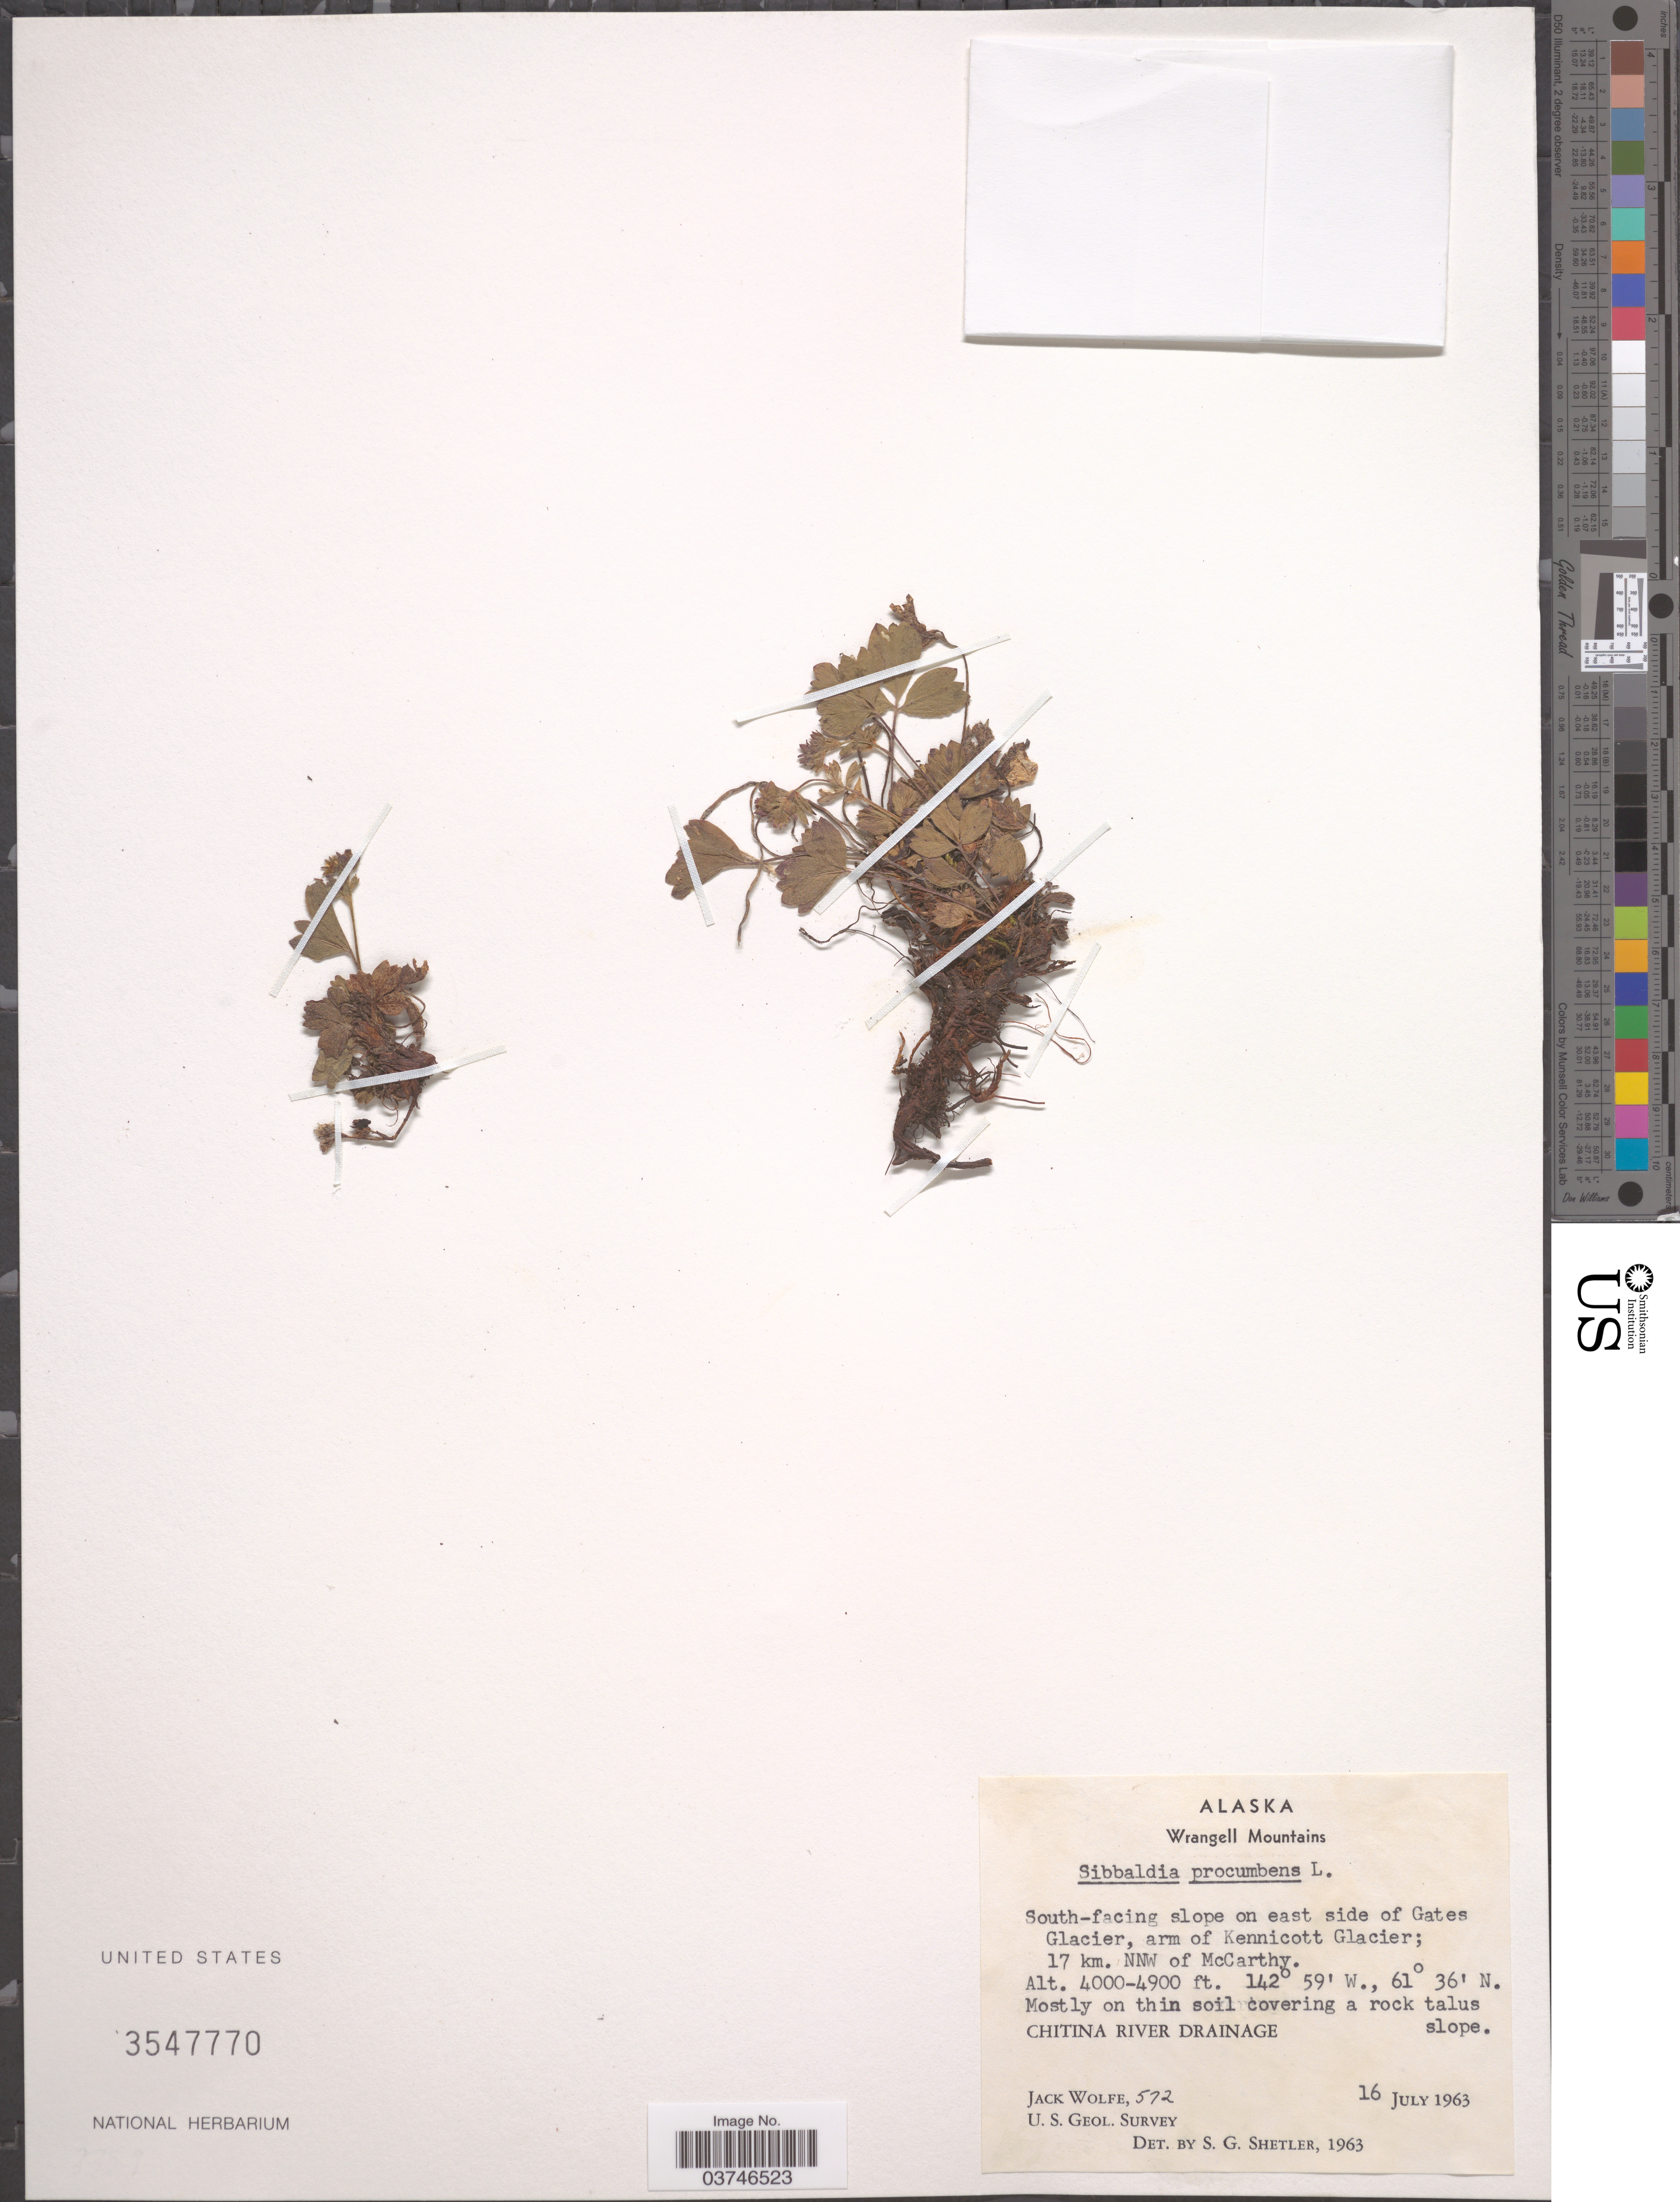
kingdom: Plantae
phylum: Tracheophyta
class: Magnoliopsida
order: Rosales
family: Rosaceae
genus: Sibbaldia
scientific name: Sibbaldia procumbens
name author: L.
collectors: J. Wolfe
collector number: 572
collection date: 1963-07-16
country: United States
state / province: Alaska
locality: Wrangell Mountains. South-facing slope on east side of Gates Glacier, arm of Kennicott Glacier; 17 km. NNW of McCarthy. Chitina River Drainage.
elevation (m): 1219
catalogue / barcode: US 3547770